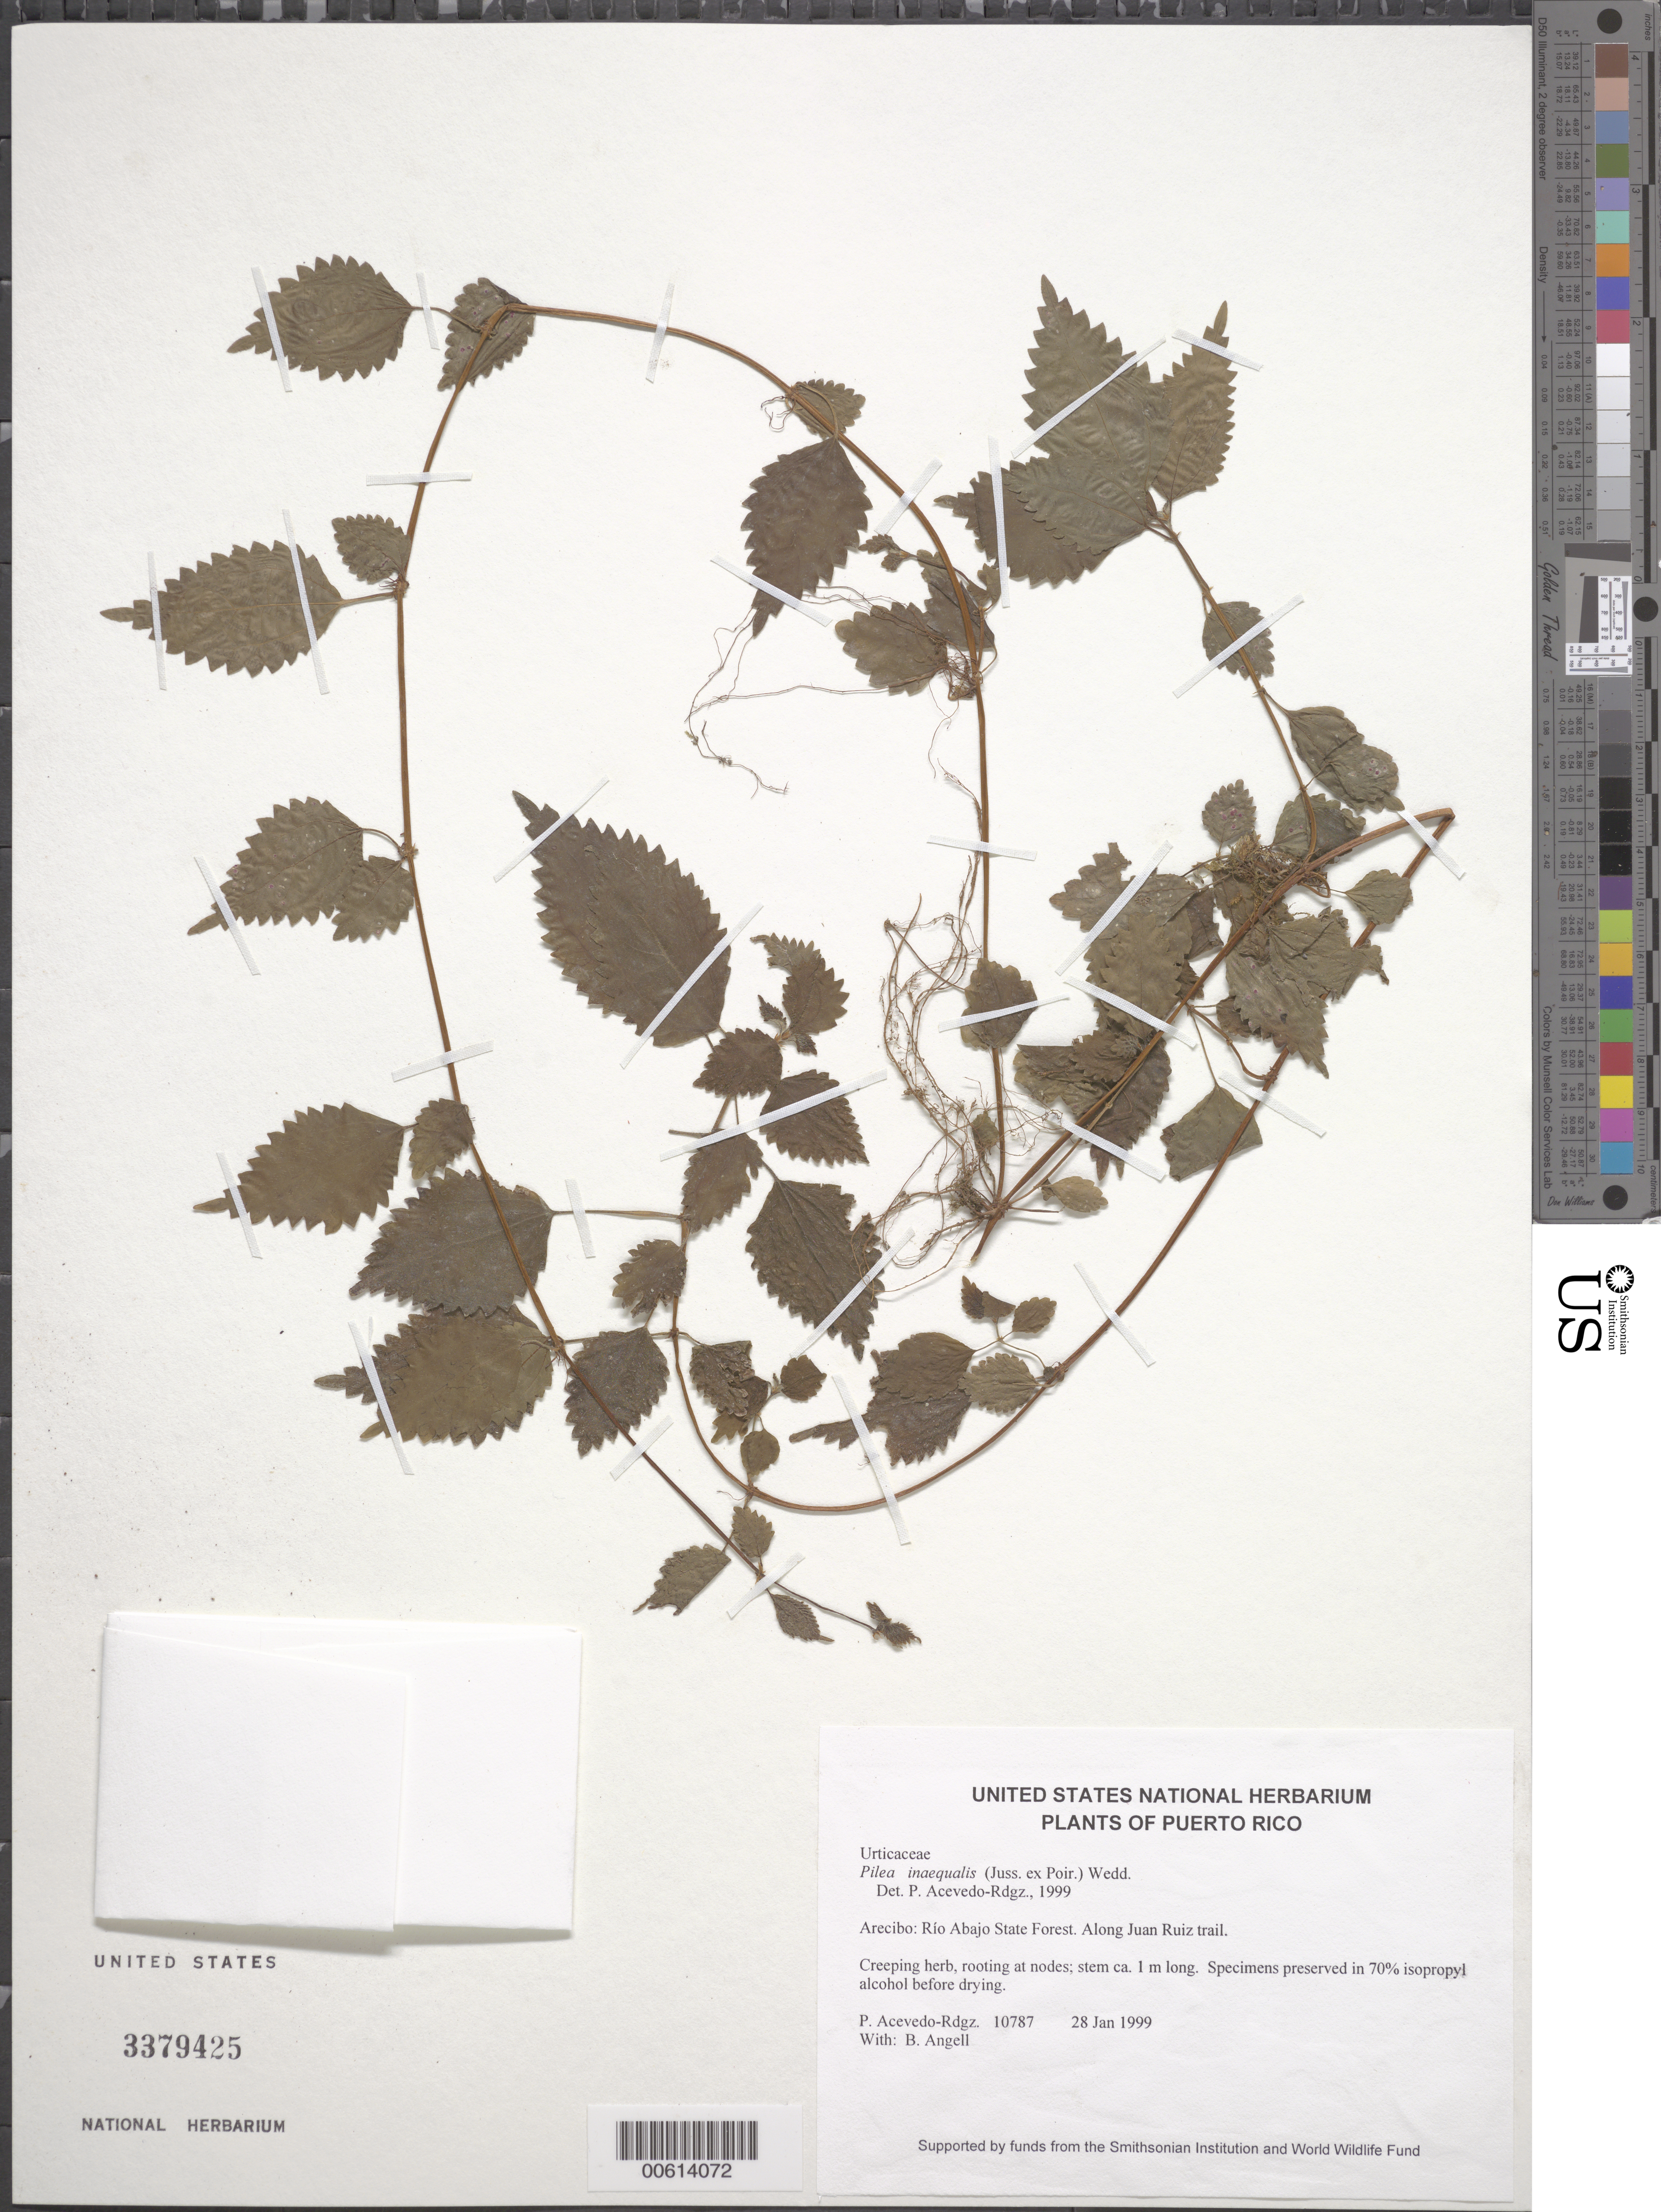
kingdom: Plantae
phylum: Tracheophyta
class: Magnoliopsida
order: Rosales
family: Urticaceae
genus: Pilea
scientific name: Pilea inaequalis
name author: (Juss. ex Poir.) Wedd.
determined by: Acevedo-Rodríguez, P., (BOT), Smithsonian Institution - National Museum of Natural History (UNITED STATES)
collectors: P. Acevedo-Rodr. & Bobbi Angell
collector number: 10787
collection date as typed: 28 Jan 1999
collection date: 1999-01-28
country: Puerto Rico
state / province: Arecibo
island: Puerto Rico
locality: Arecibo; Río Abajo State Forest. Along Juan Ruiz trail.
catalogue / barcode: US 3379425